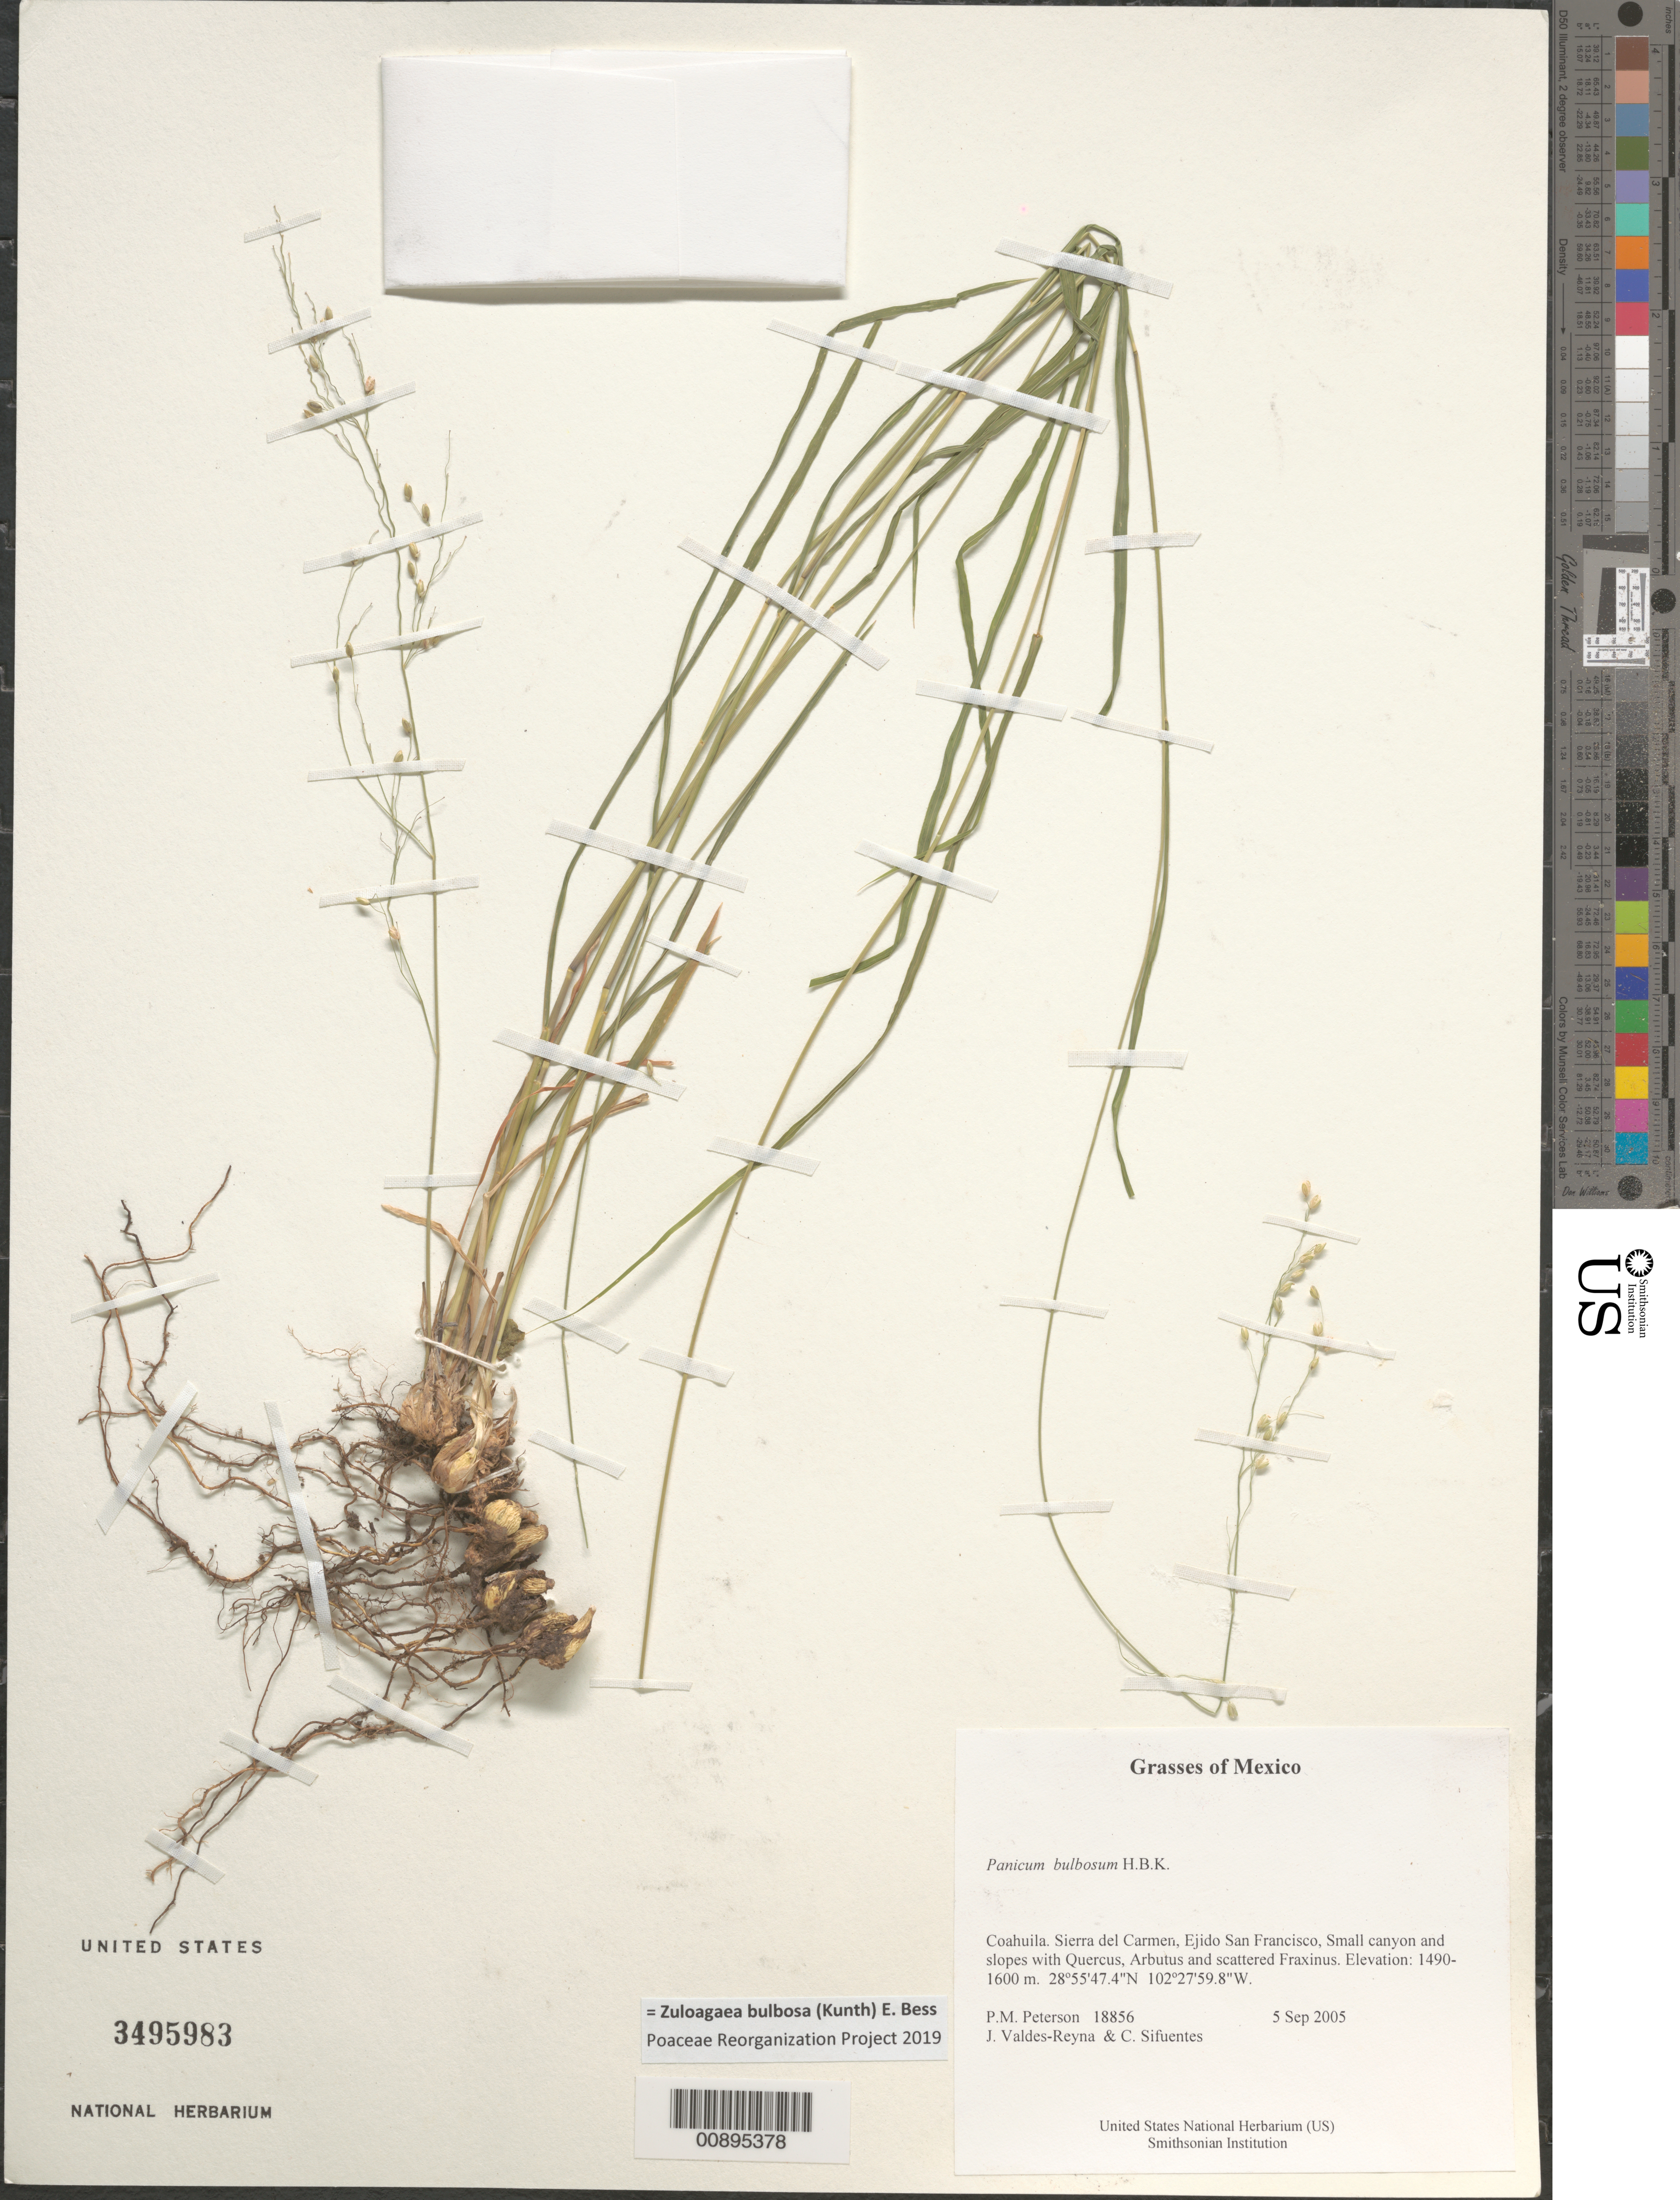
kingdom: Plantae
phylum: Tracheophyta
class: Liliopsida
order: Poales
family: Poaceae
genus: Panicum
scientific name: Panicum bulbosum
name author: Kunth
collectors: P. M. Peterson, J. Valdés-Reyna & C. Sifuentes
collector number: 18856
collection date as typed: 05 Sep 2005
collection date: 2005-09-05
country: Mexico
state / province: Coahuila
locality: Sierra del Carmen, Ejido San Francisco, Small canyon and slopes with Quercus, Arbutus and scattered Fraxinus.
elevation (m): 1490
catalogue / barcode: US 3495983